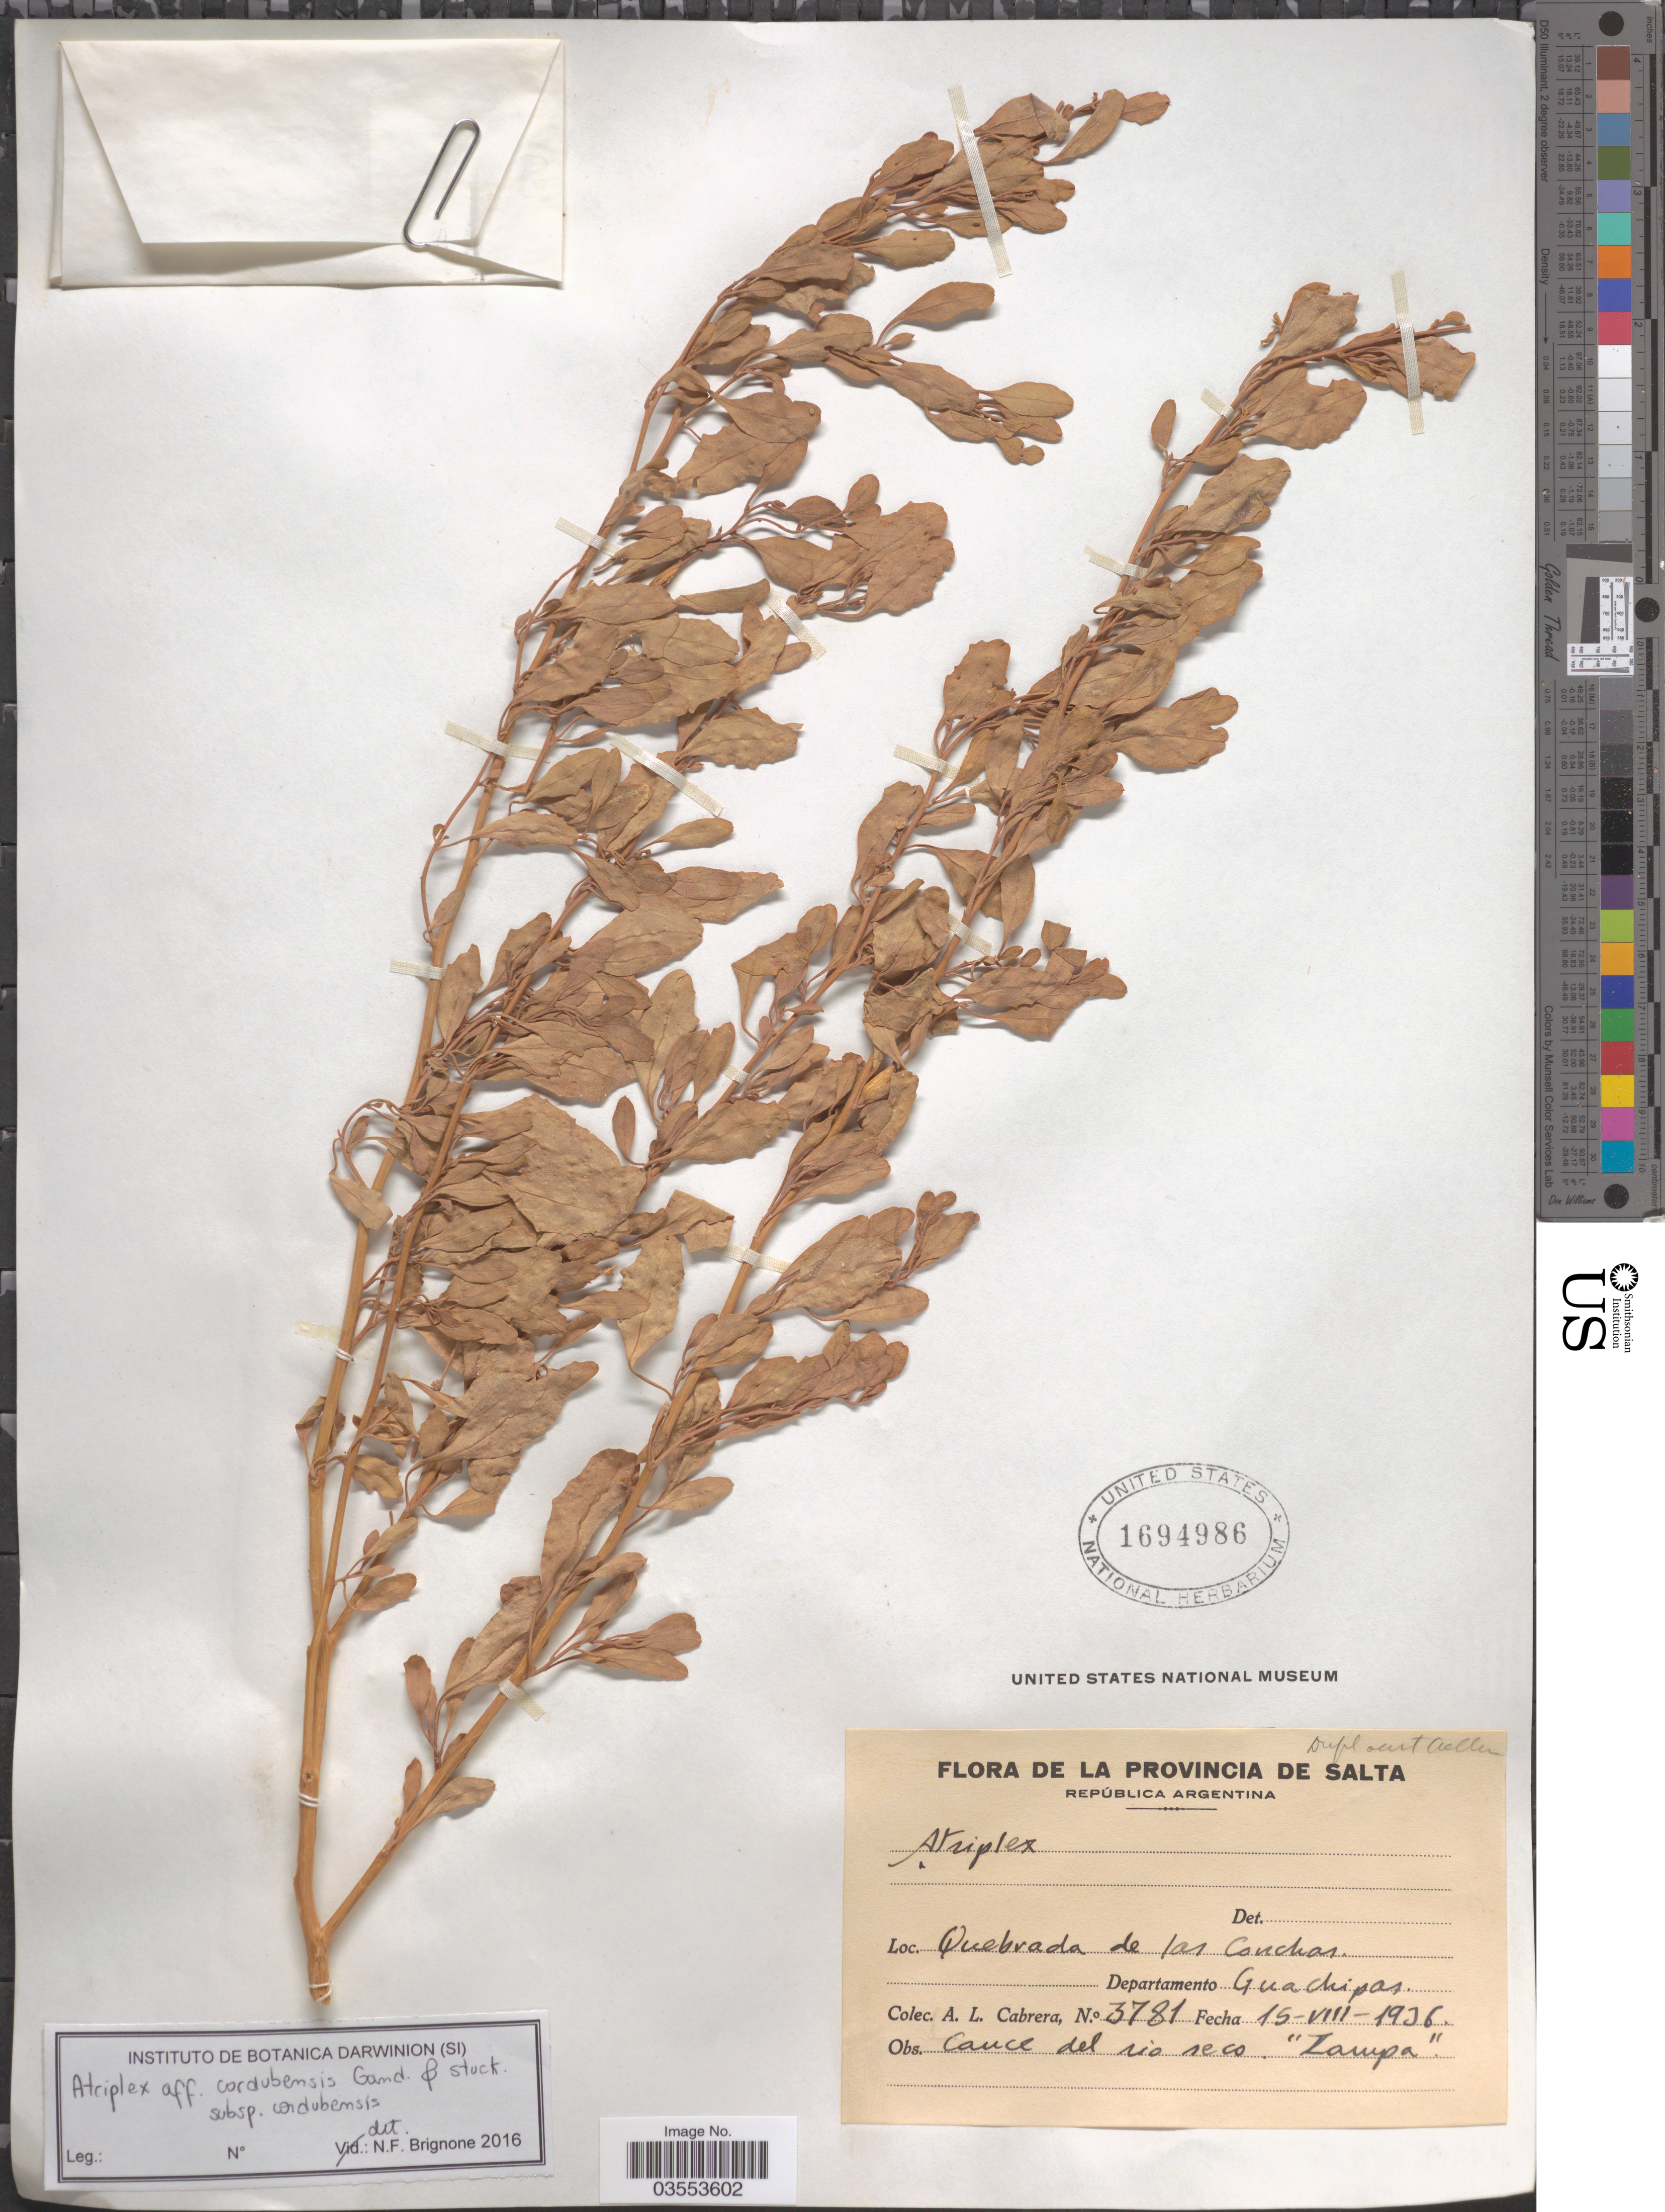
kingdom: Plantae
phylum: Tracheophyta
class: Magnoliopsida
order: Caryophyllales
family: Amaranthaceae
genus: Atriplex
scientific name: Atriplex sp.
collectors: A. L. Cabrera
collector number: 3781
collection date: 1936-08-15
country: Argentina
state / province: Salta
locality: Quebrada de las Conchas. Departamento Guachipas. Cauce del rio seco.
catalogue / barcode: US 1694986